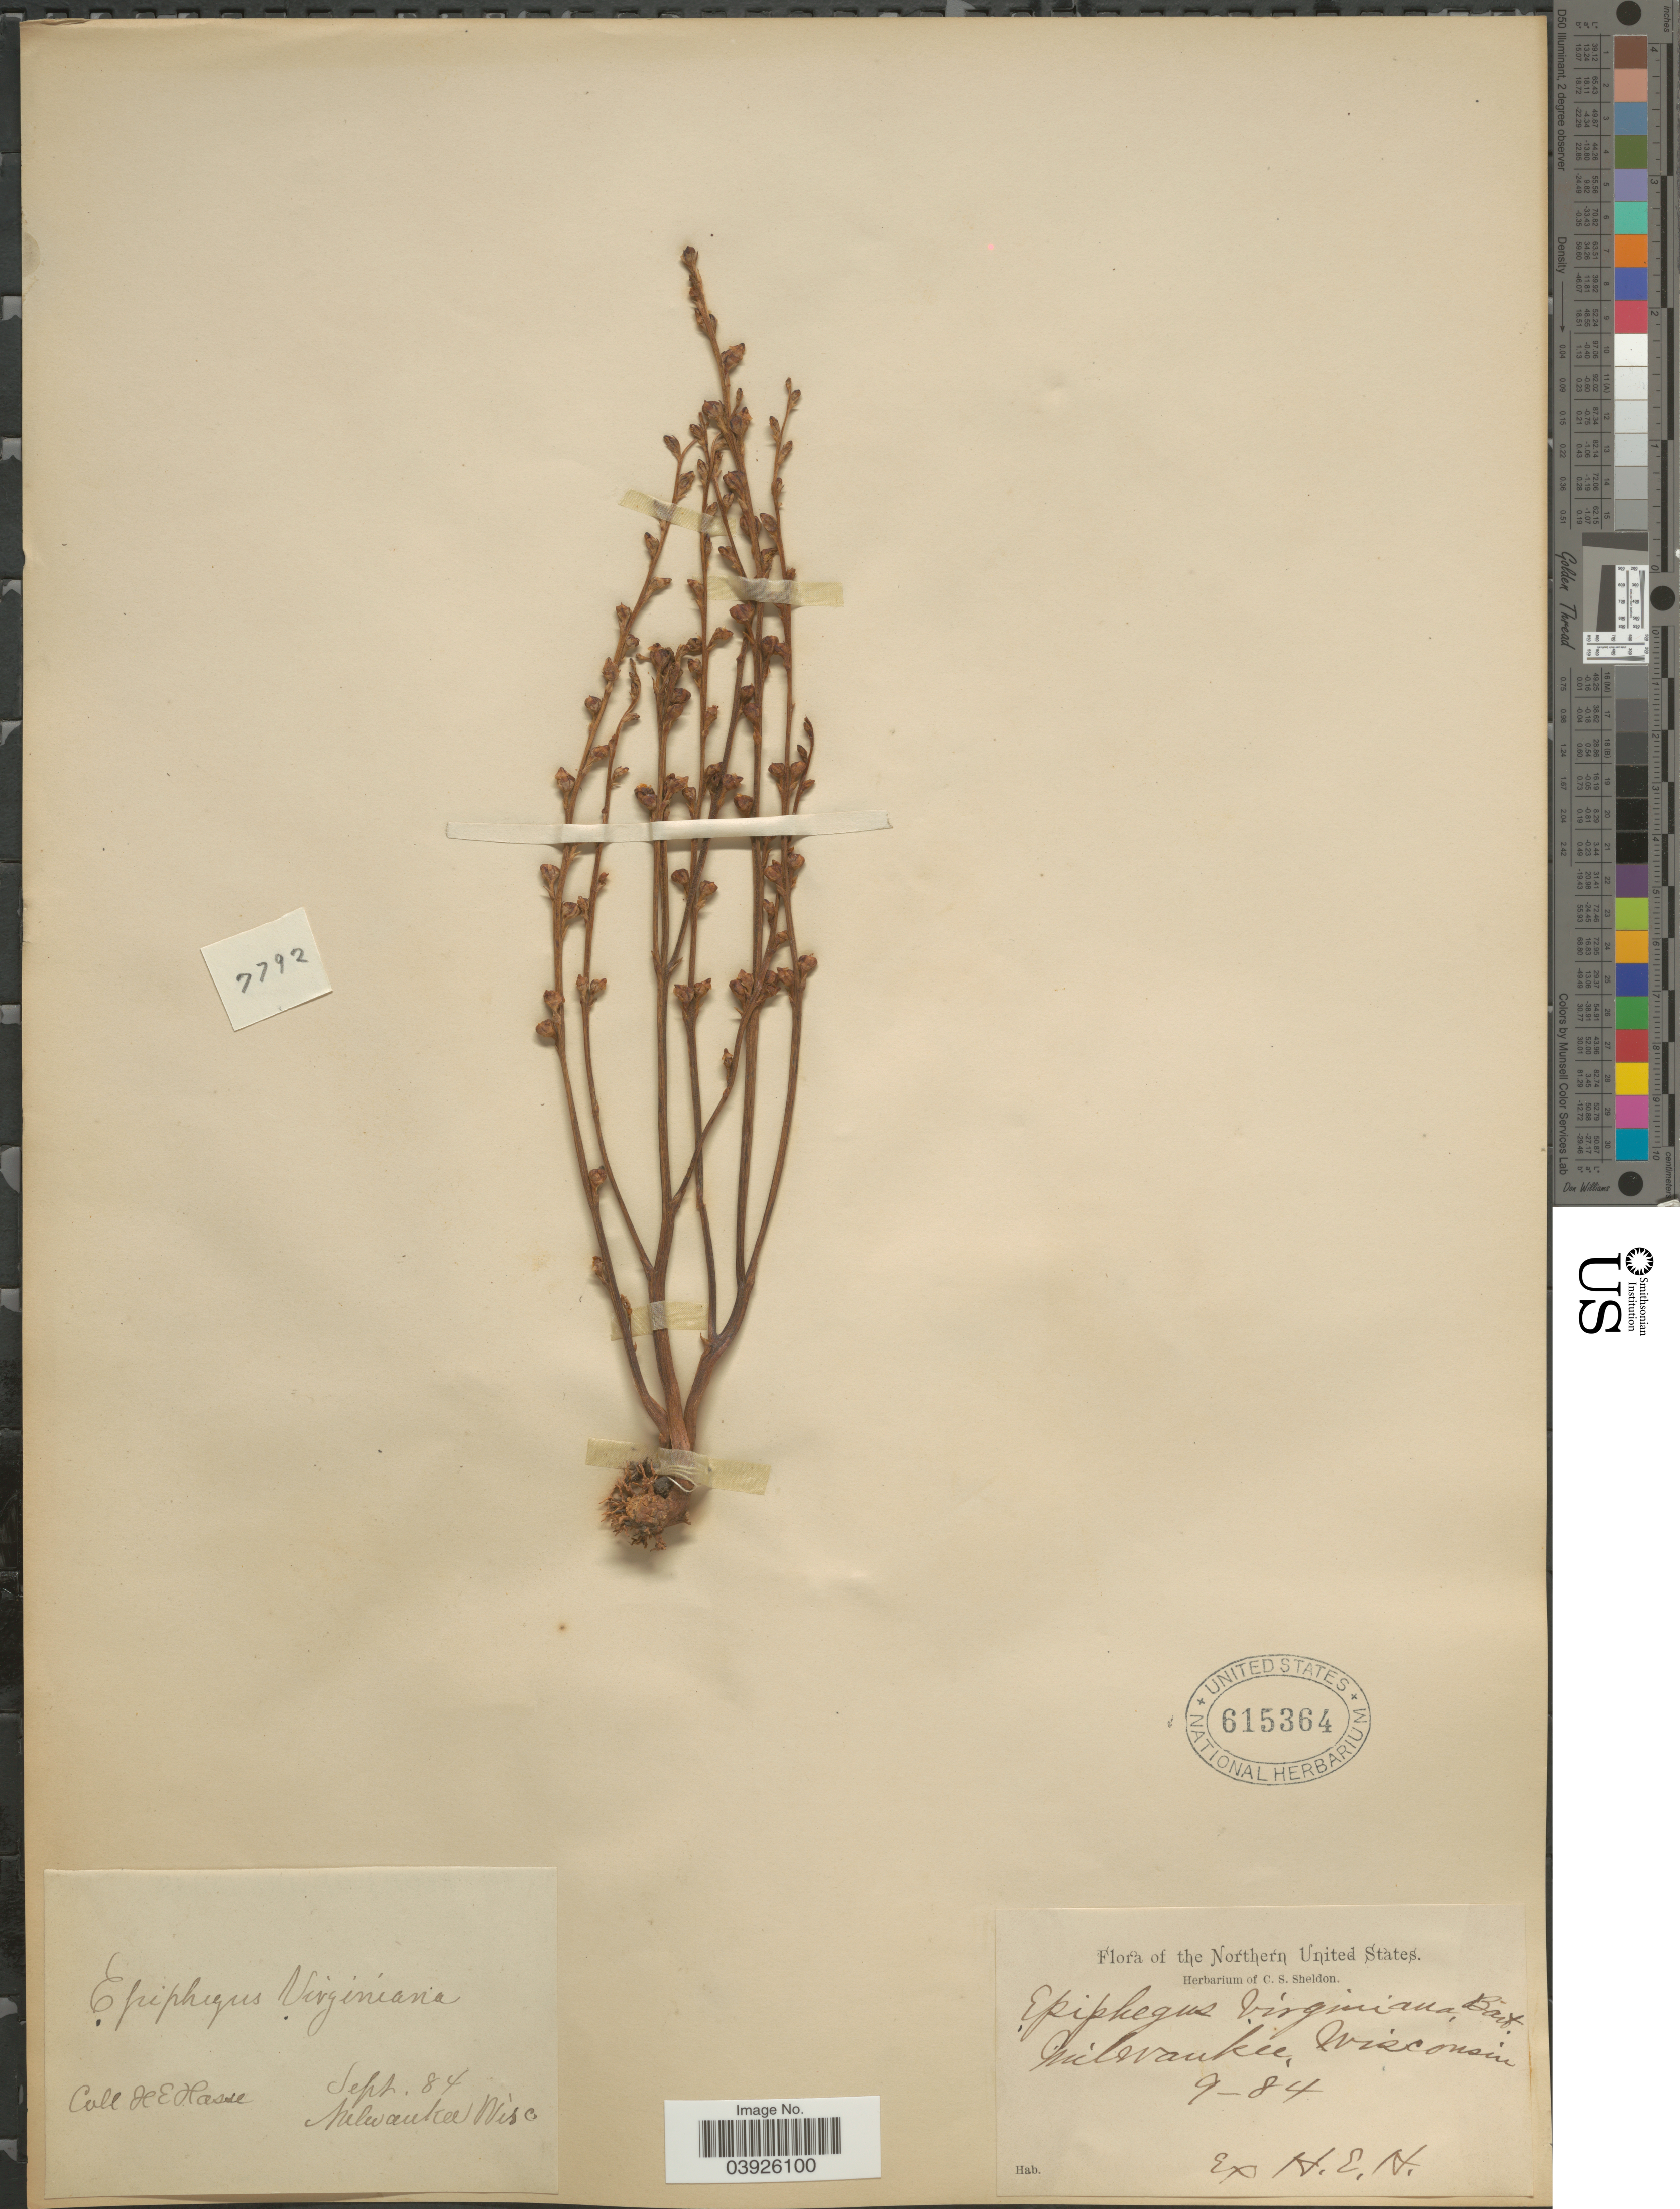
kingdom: Plantae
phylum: Tracheophyta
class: Magnoliopsida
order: Lamiales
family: Orobanchaceae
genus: Epifagus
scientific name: Epifagus virginiana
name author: (L.) W.P.C. Barton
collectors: H. E. Hasse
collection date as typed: Transcribed d/m/y: /9/84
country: United States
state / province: Wisconsin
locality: Northern United States. Millwaukee.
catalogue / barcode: US 615364